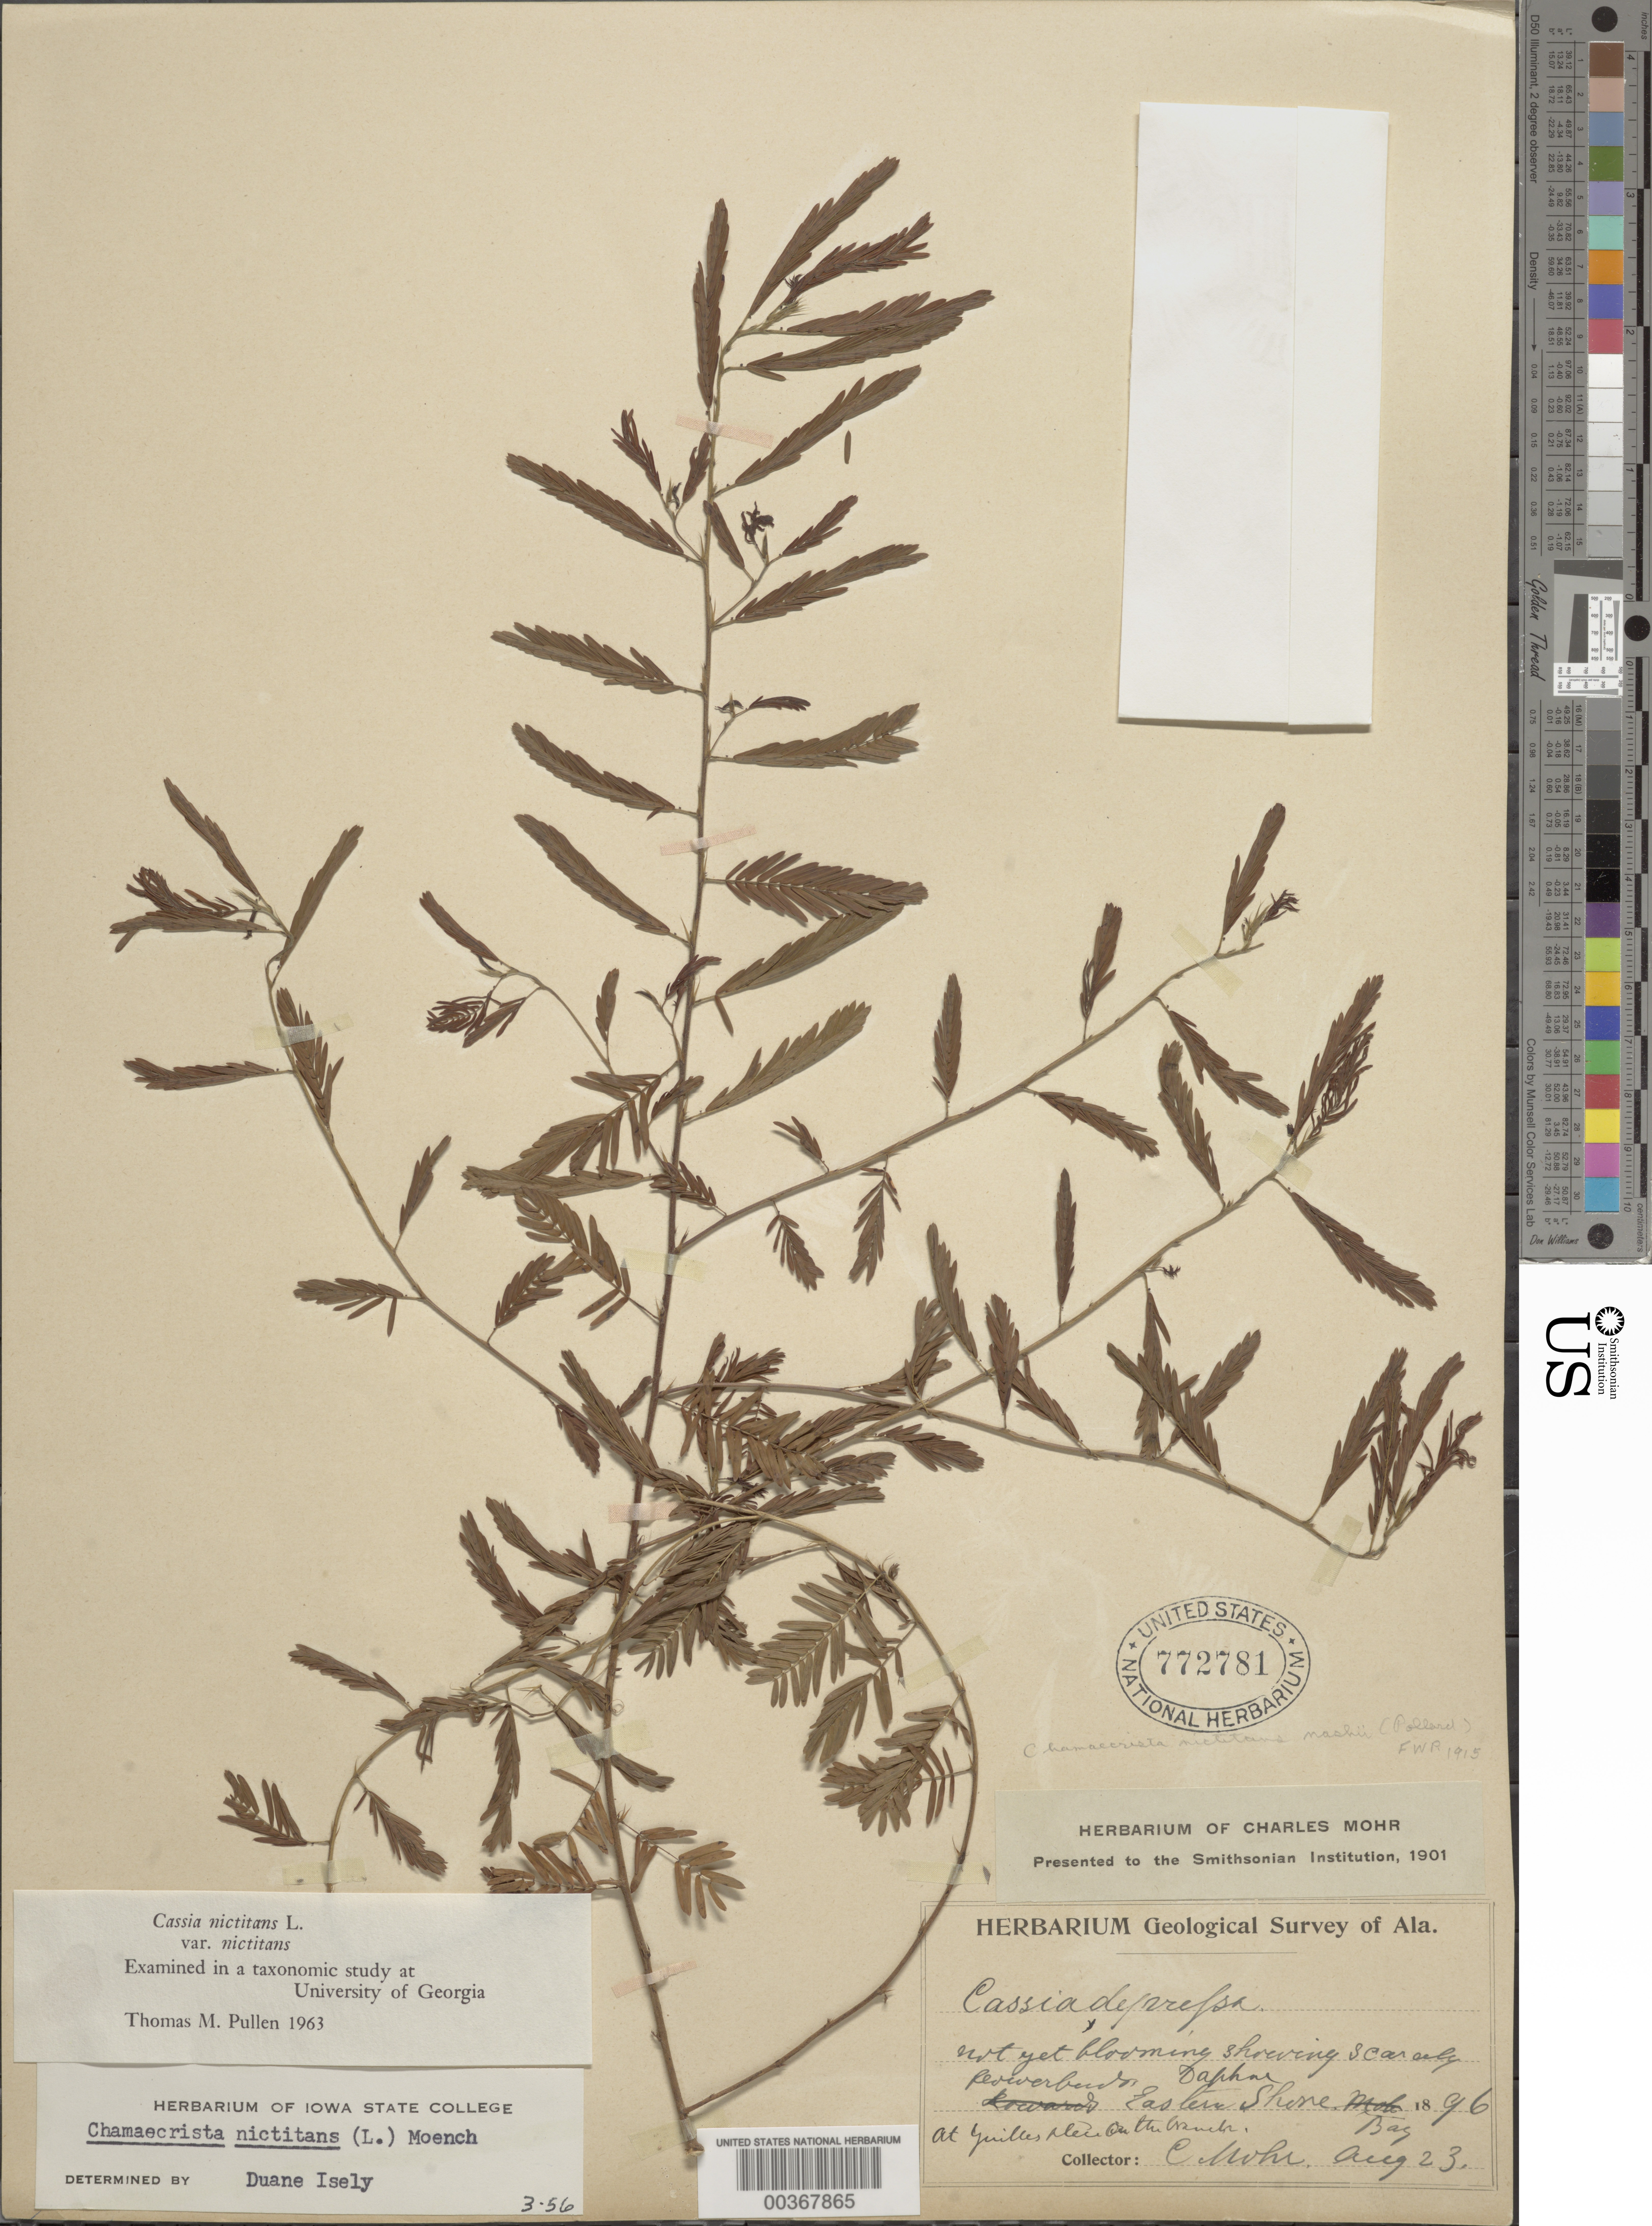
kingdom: Plantae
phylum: Tracheophyta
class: Magnoliopsida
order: Fabales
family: Fabaceae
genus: Chamaecrista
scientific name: Chamaecrista nictitans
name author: (L.) Moench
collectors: C. T. Mohr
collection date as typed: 23 Aug 1896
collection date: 1896-08-23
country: United States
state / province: Alabama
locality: Eastern shore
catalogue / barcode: US 772781